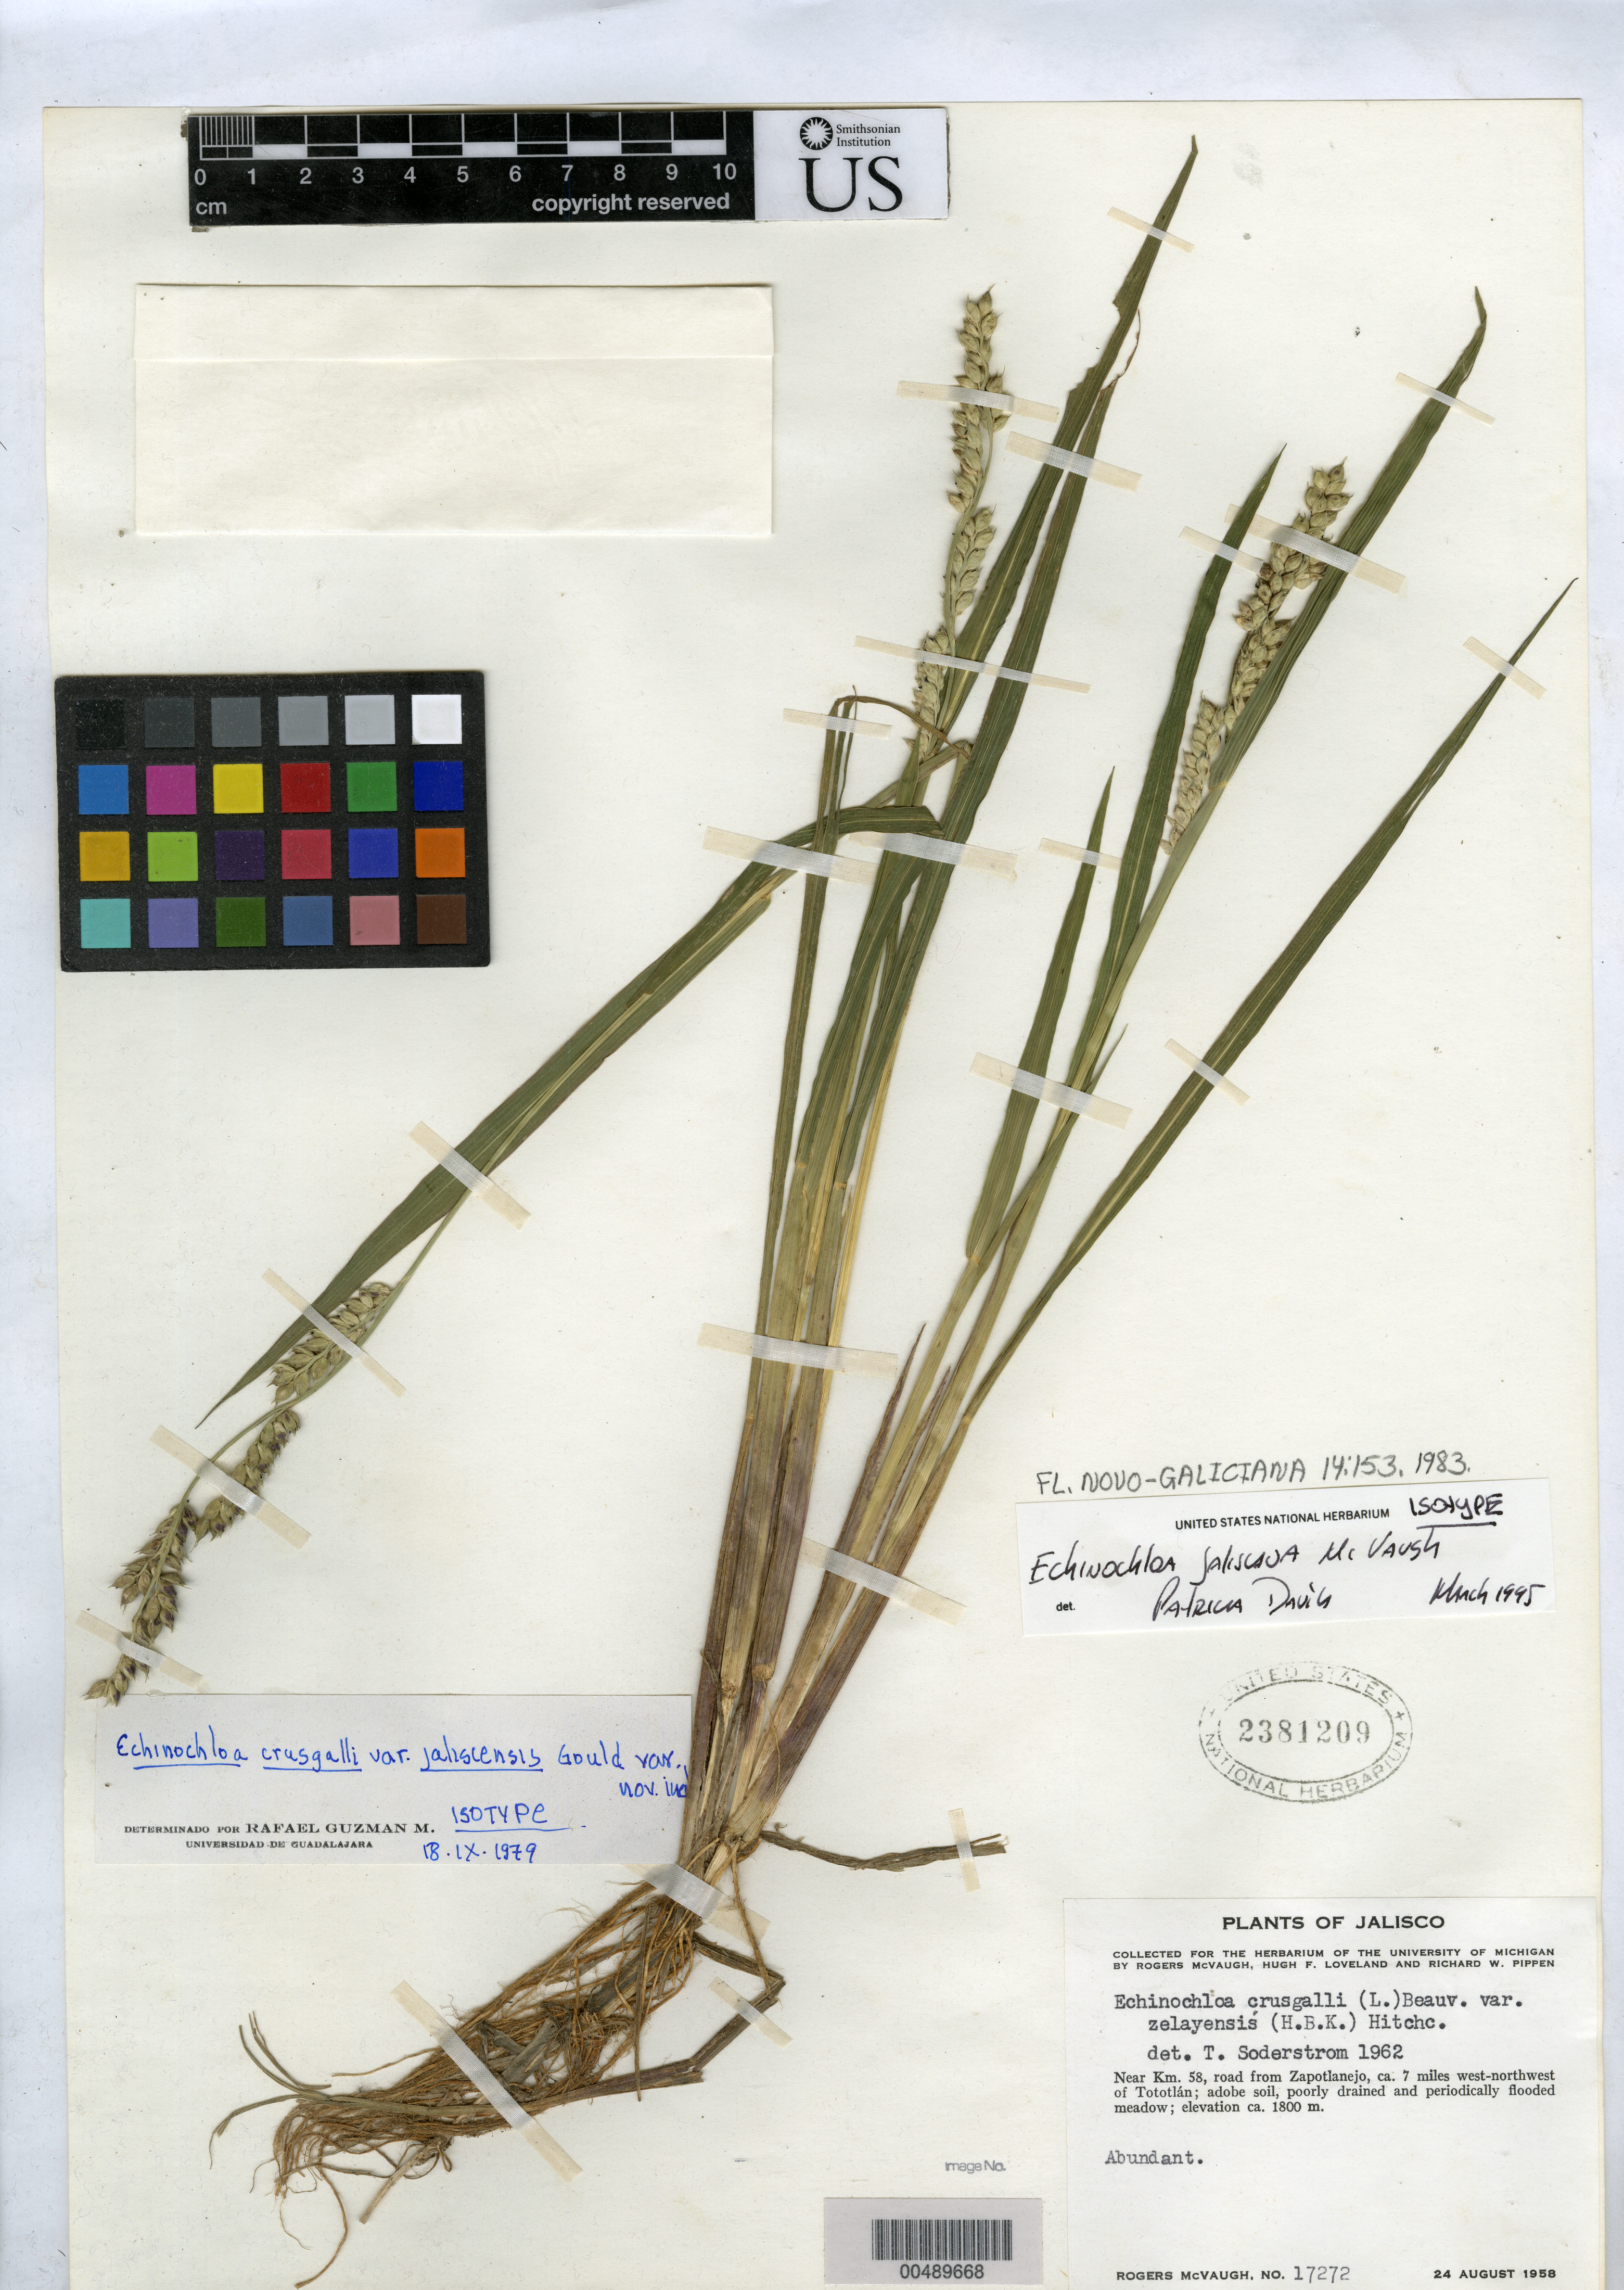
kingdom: Plantae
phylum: Tracheophyta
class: Liliopsida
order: Poales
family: Poaceae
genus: Echinochloa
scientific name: Echinochloa jaliscana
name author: McVaugh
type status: Isotype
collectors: R. McVaugh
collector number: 17272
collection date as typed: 24 Aug 1958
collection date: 1958-08-24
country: Mexico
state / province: Jalisco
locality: Near Km 58, rd from Zapotlanejo, ca 7 mi WNW of Tototlán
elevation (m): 1800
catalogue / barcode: US 2381209